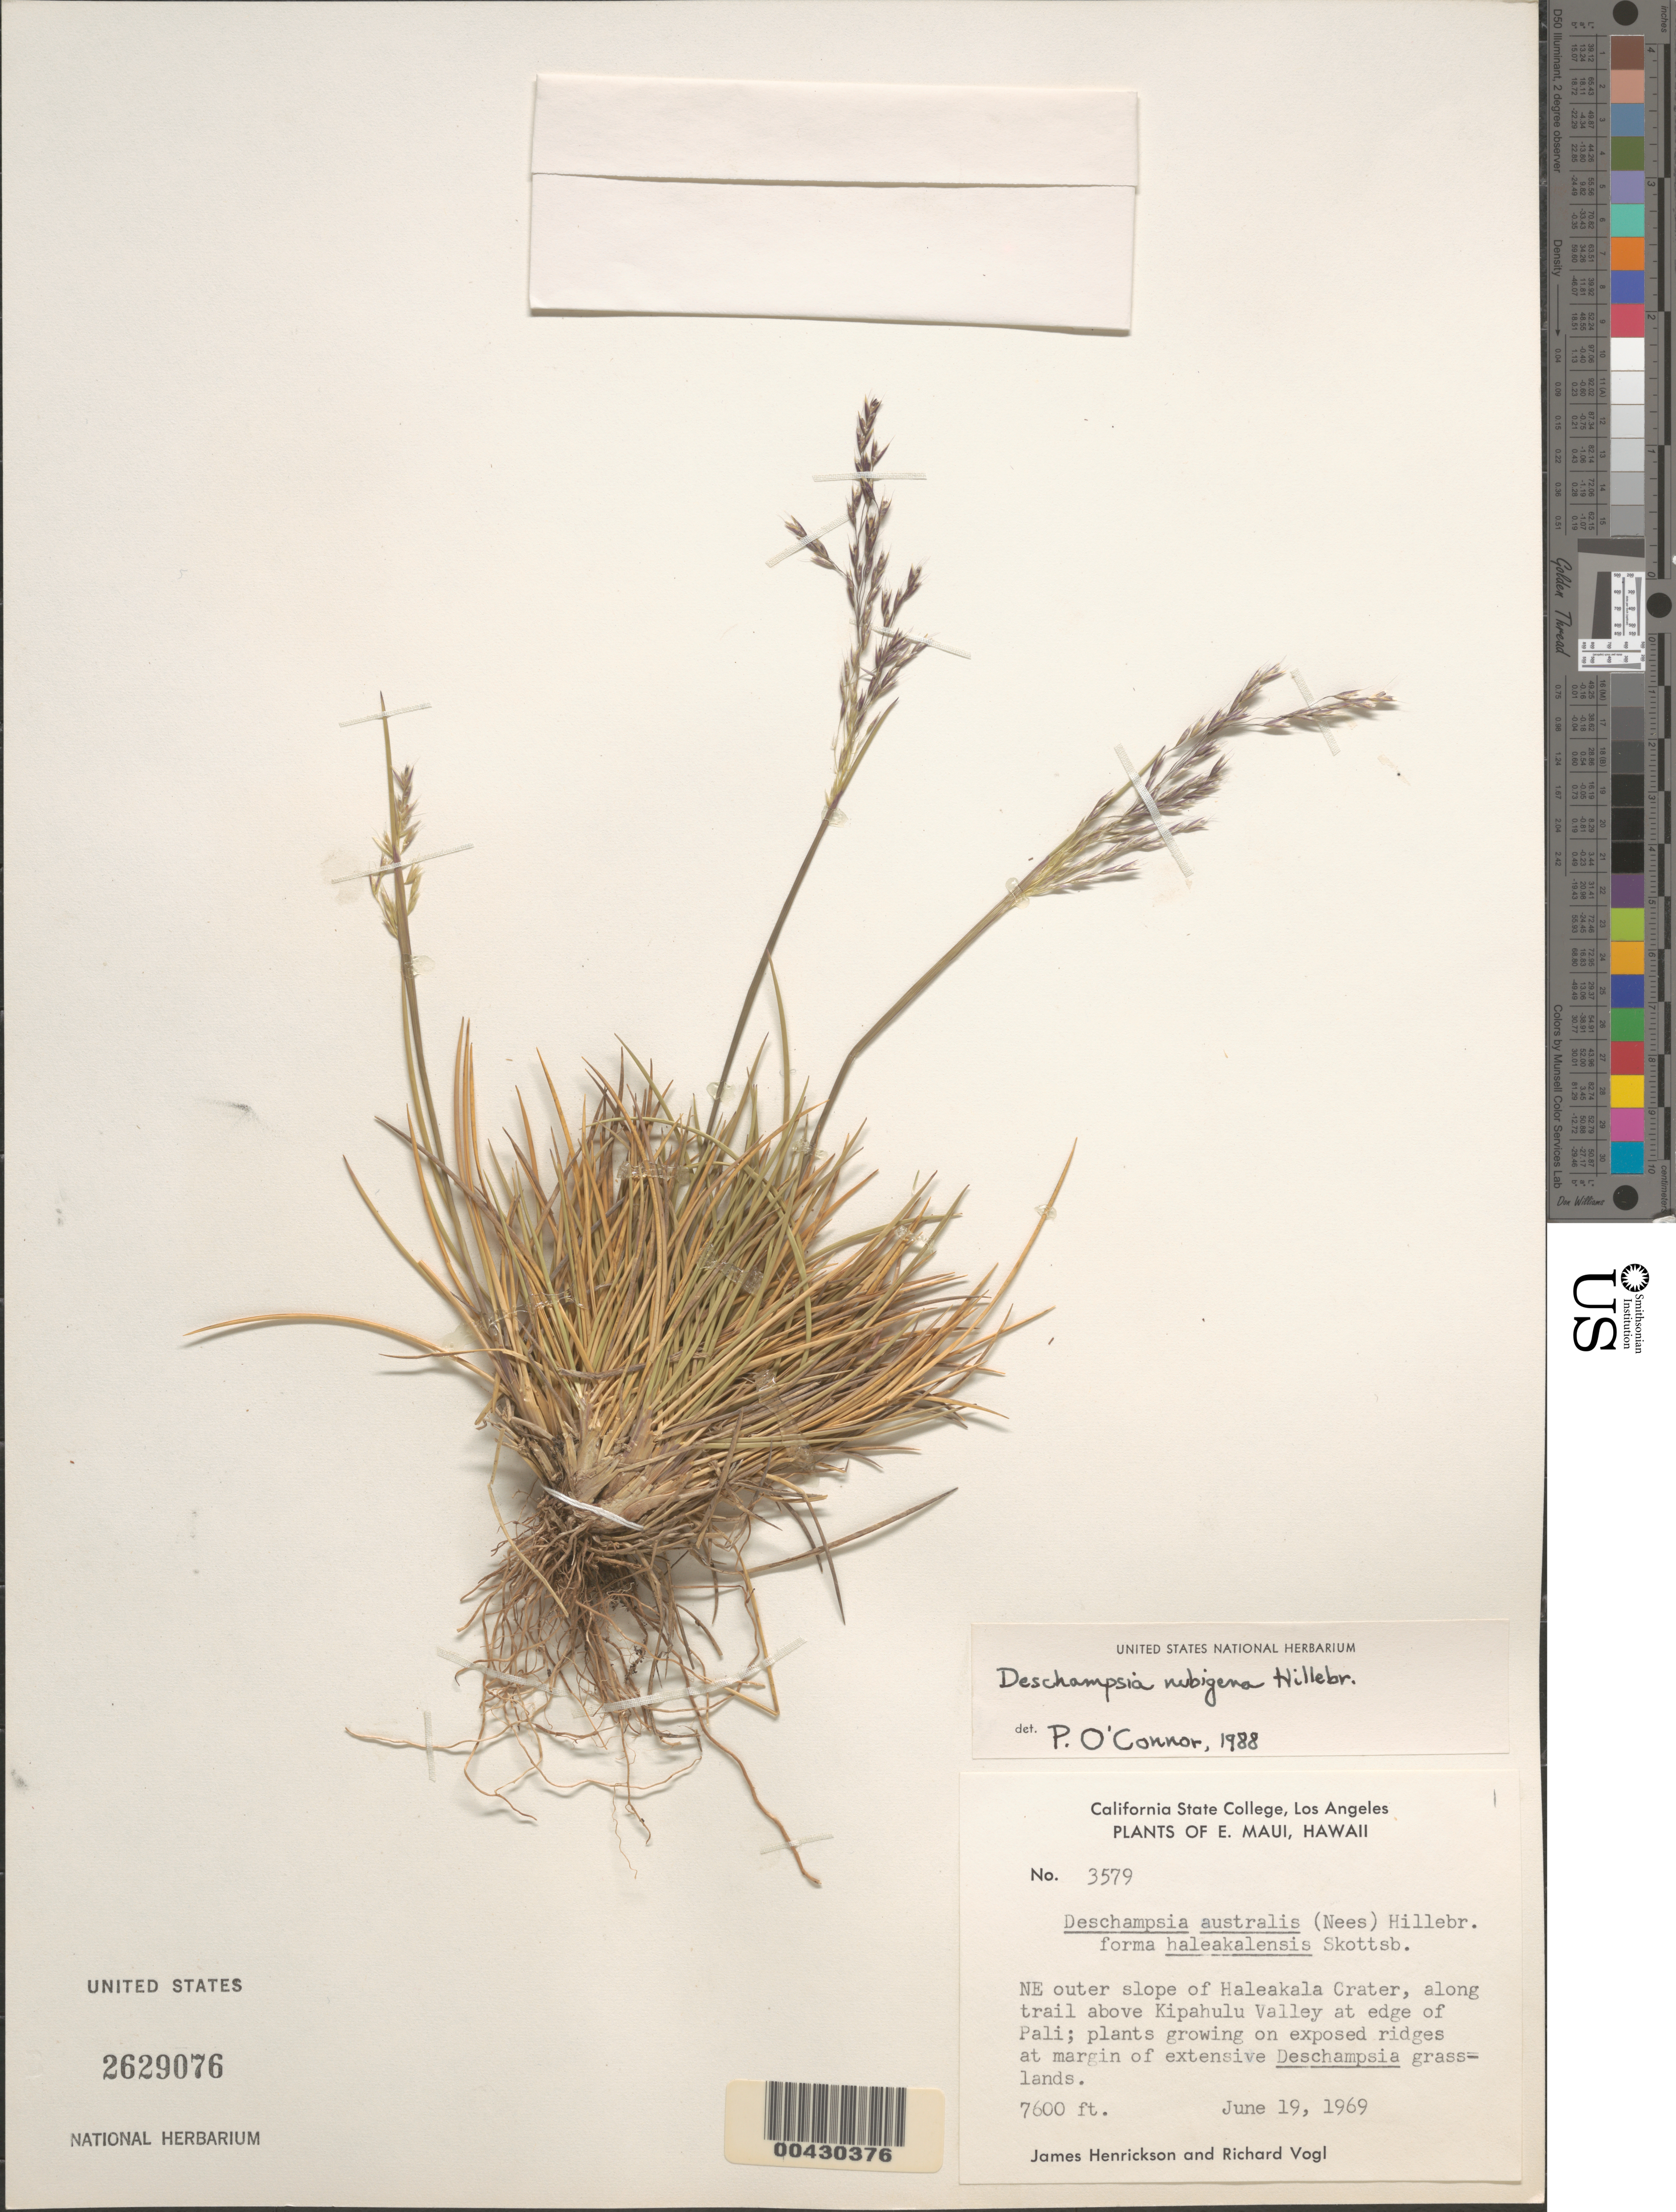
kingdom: Plantae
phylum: Tracheophyta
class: Liliopsida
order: Poales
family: Poaceae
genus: Deschampsia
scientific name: Deschampsia nubigena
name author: Hillebr.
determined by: O'Connor, P.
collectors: J. S. Henrickson & R. Vogl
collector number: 3579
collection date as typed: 19 Jun 1969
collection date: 1969-06-19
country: United States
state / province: Hawaii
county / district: Maui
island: Maui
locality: NE outer slope of Haleakala Crater, along trail above Kipahulu Valley at edge of Pali, E Maui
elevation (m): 2316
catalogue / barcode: US 2629076